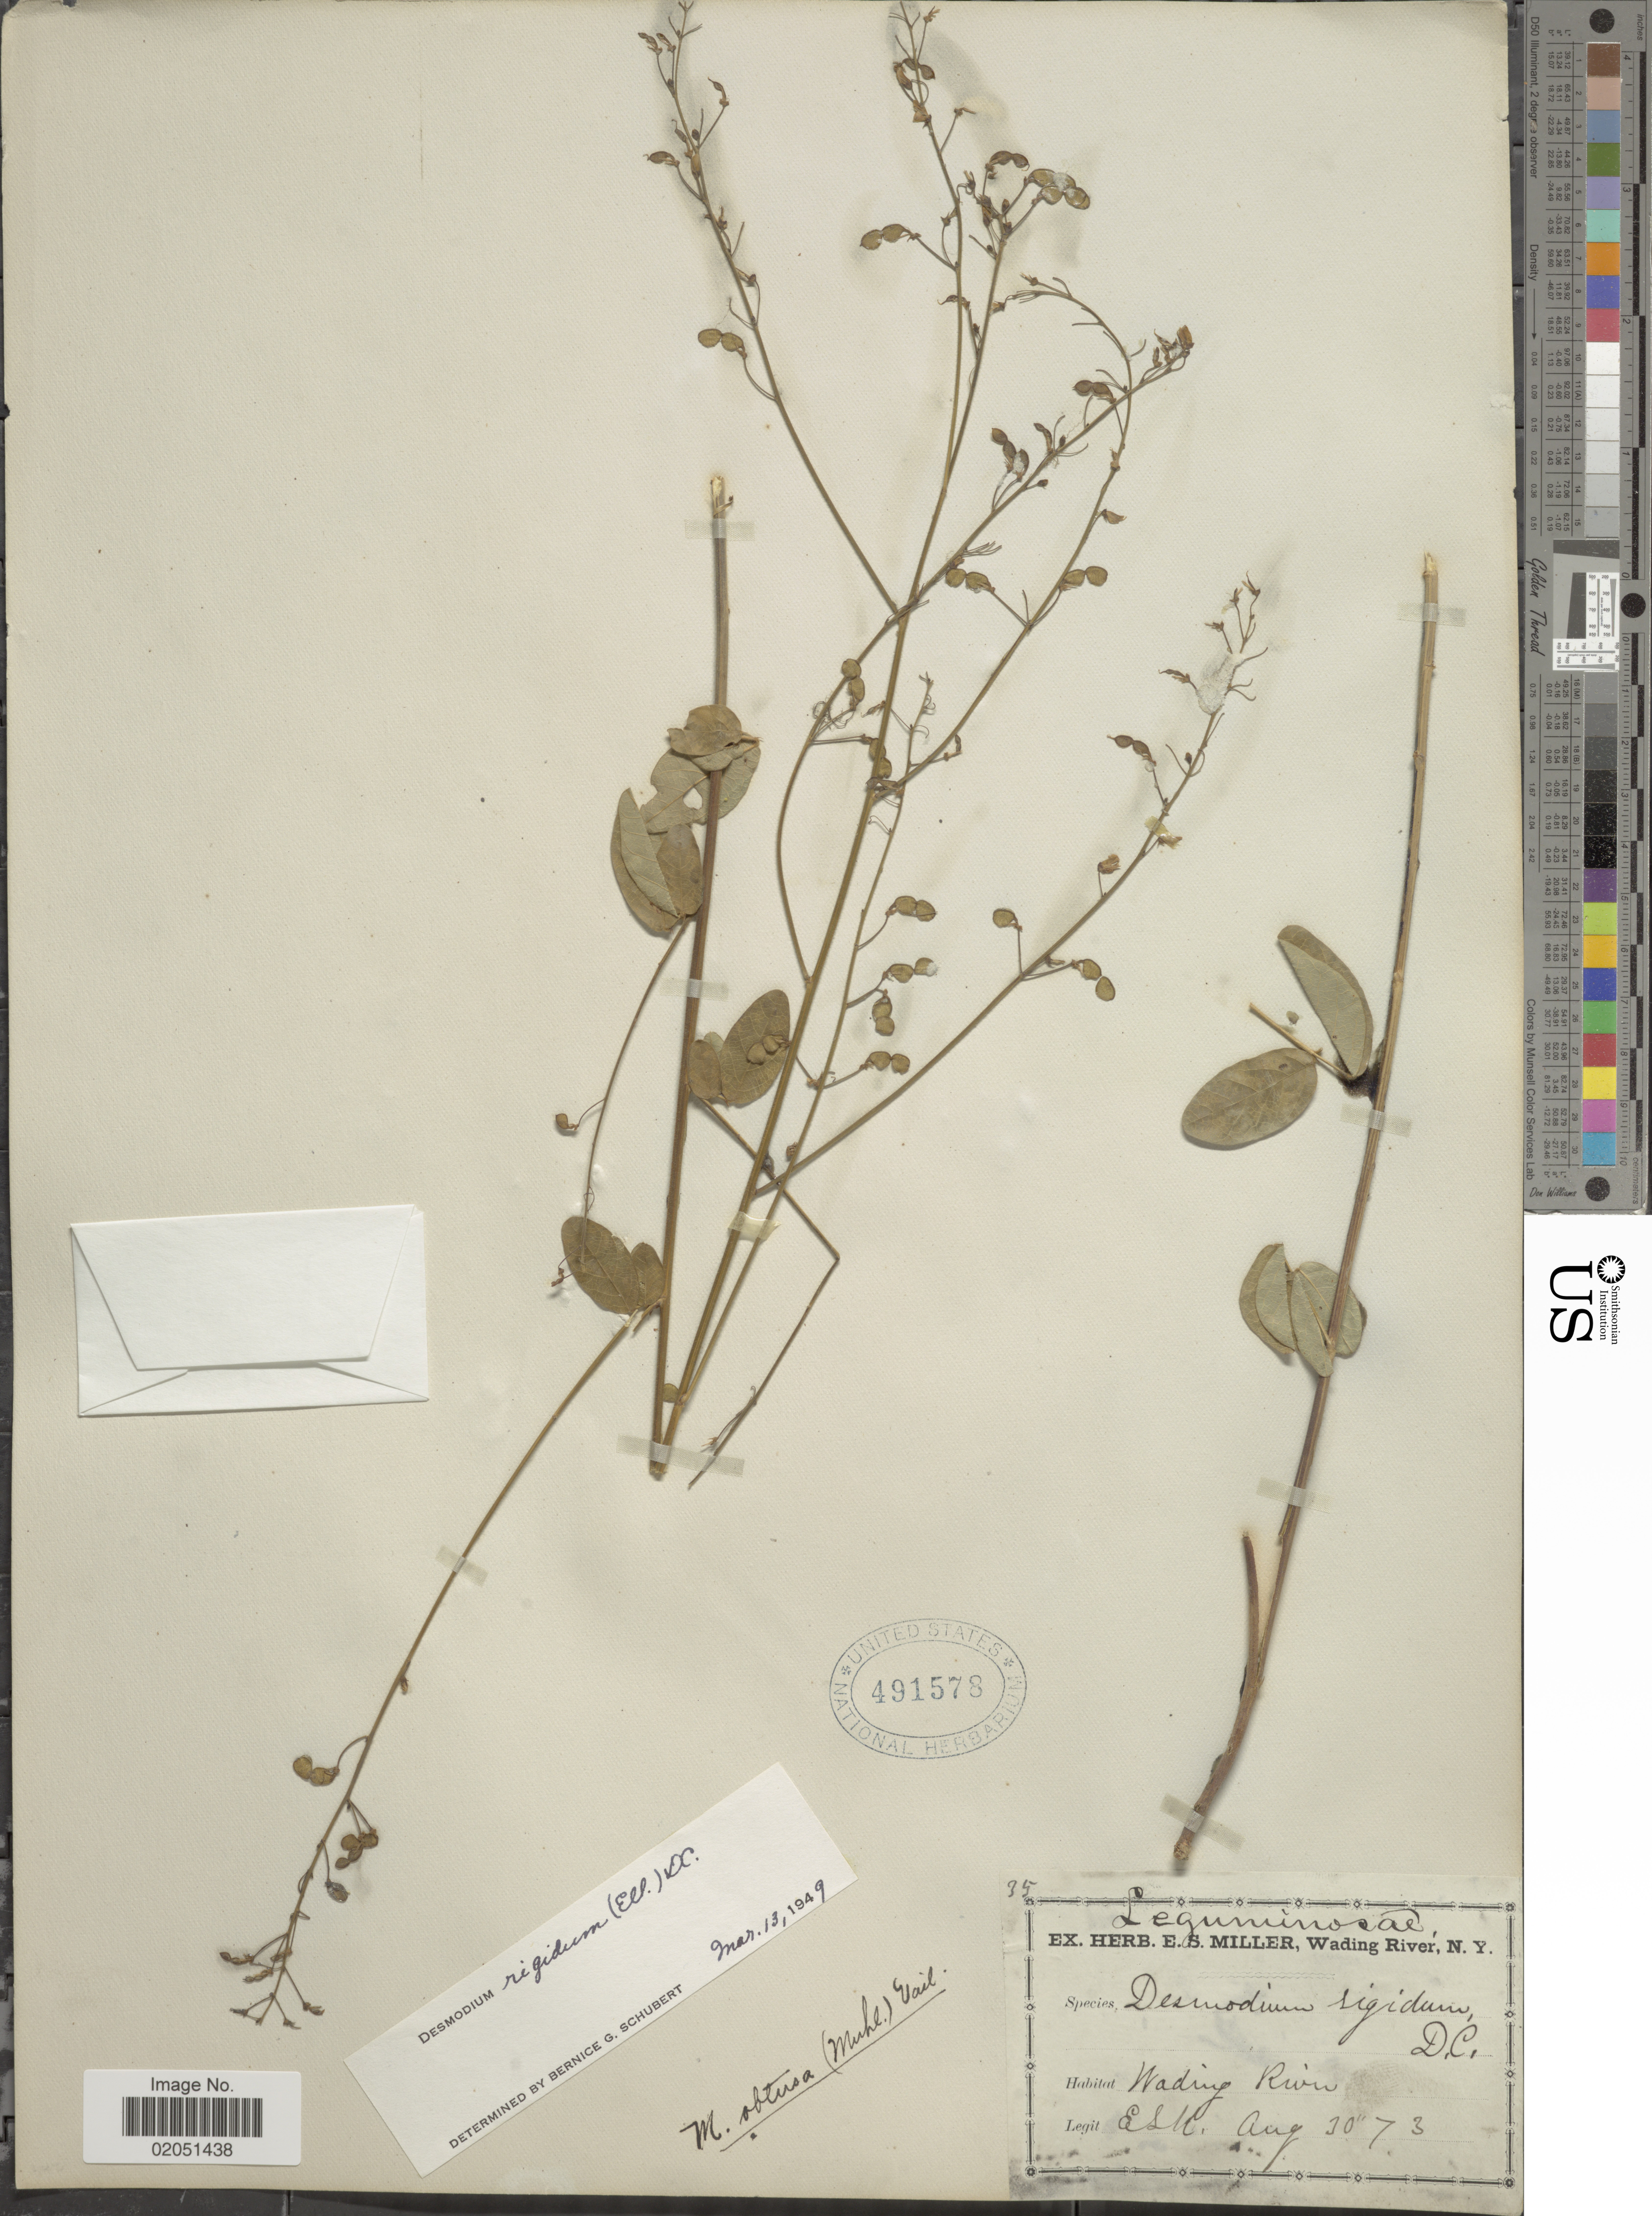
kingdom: Plantae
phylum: Tracheophyta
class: Magnoliopsida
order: Fabales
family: Fabaceae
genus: Desmodium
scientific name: Desmodium rigidum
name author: (Elliott) DC.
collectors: E. S. Miller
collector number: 35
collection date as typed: Transcribed d/m/y: 30/8/73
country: United States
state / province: New York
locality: Wading River.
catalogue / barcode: US 491578